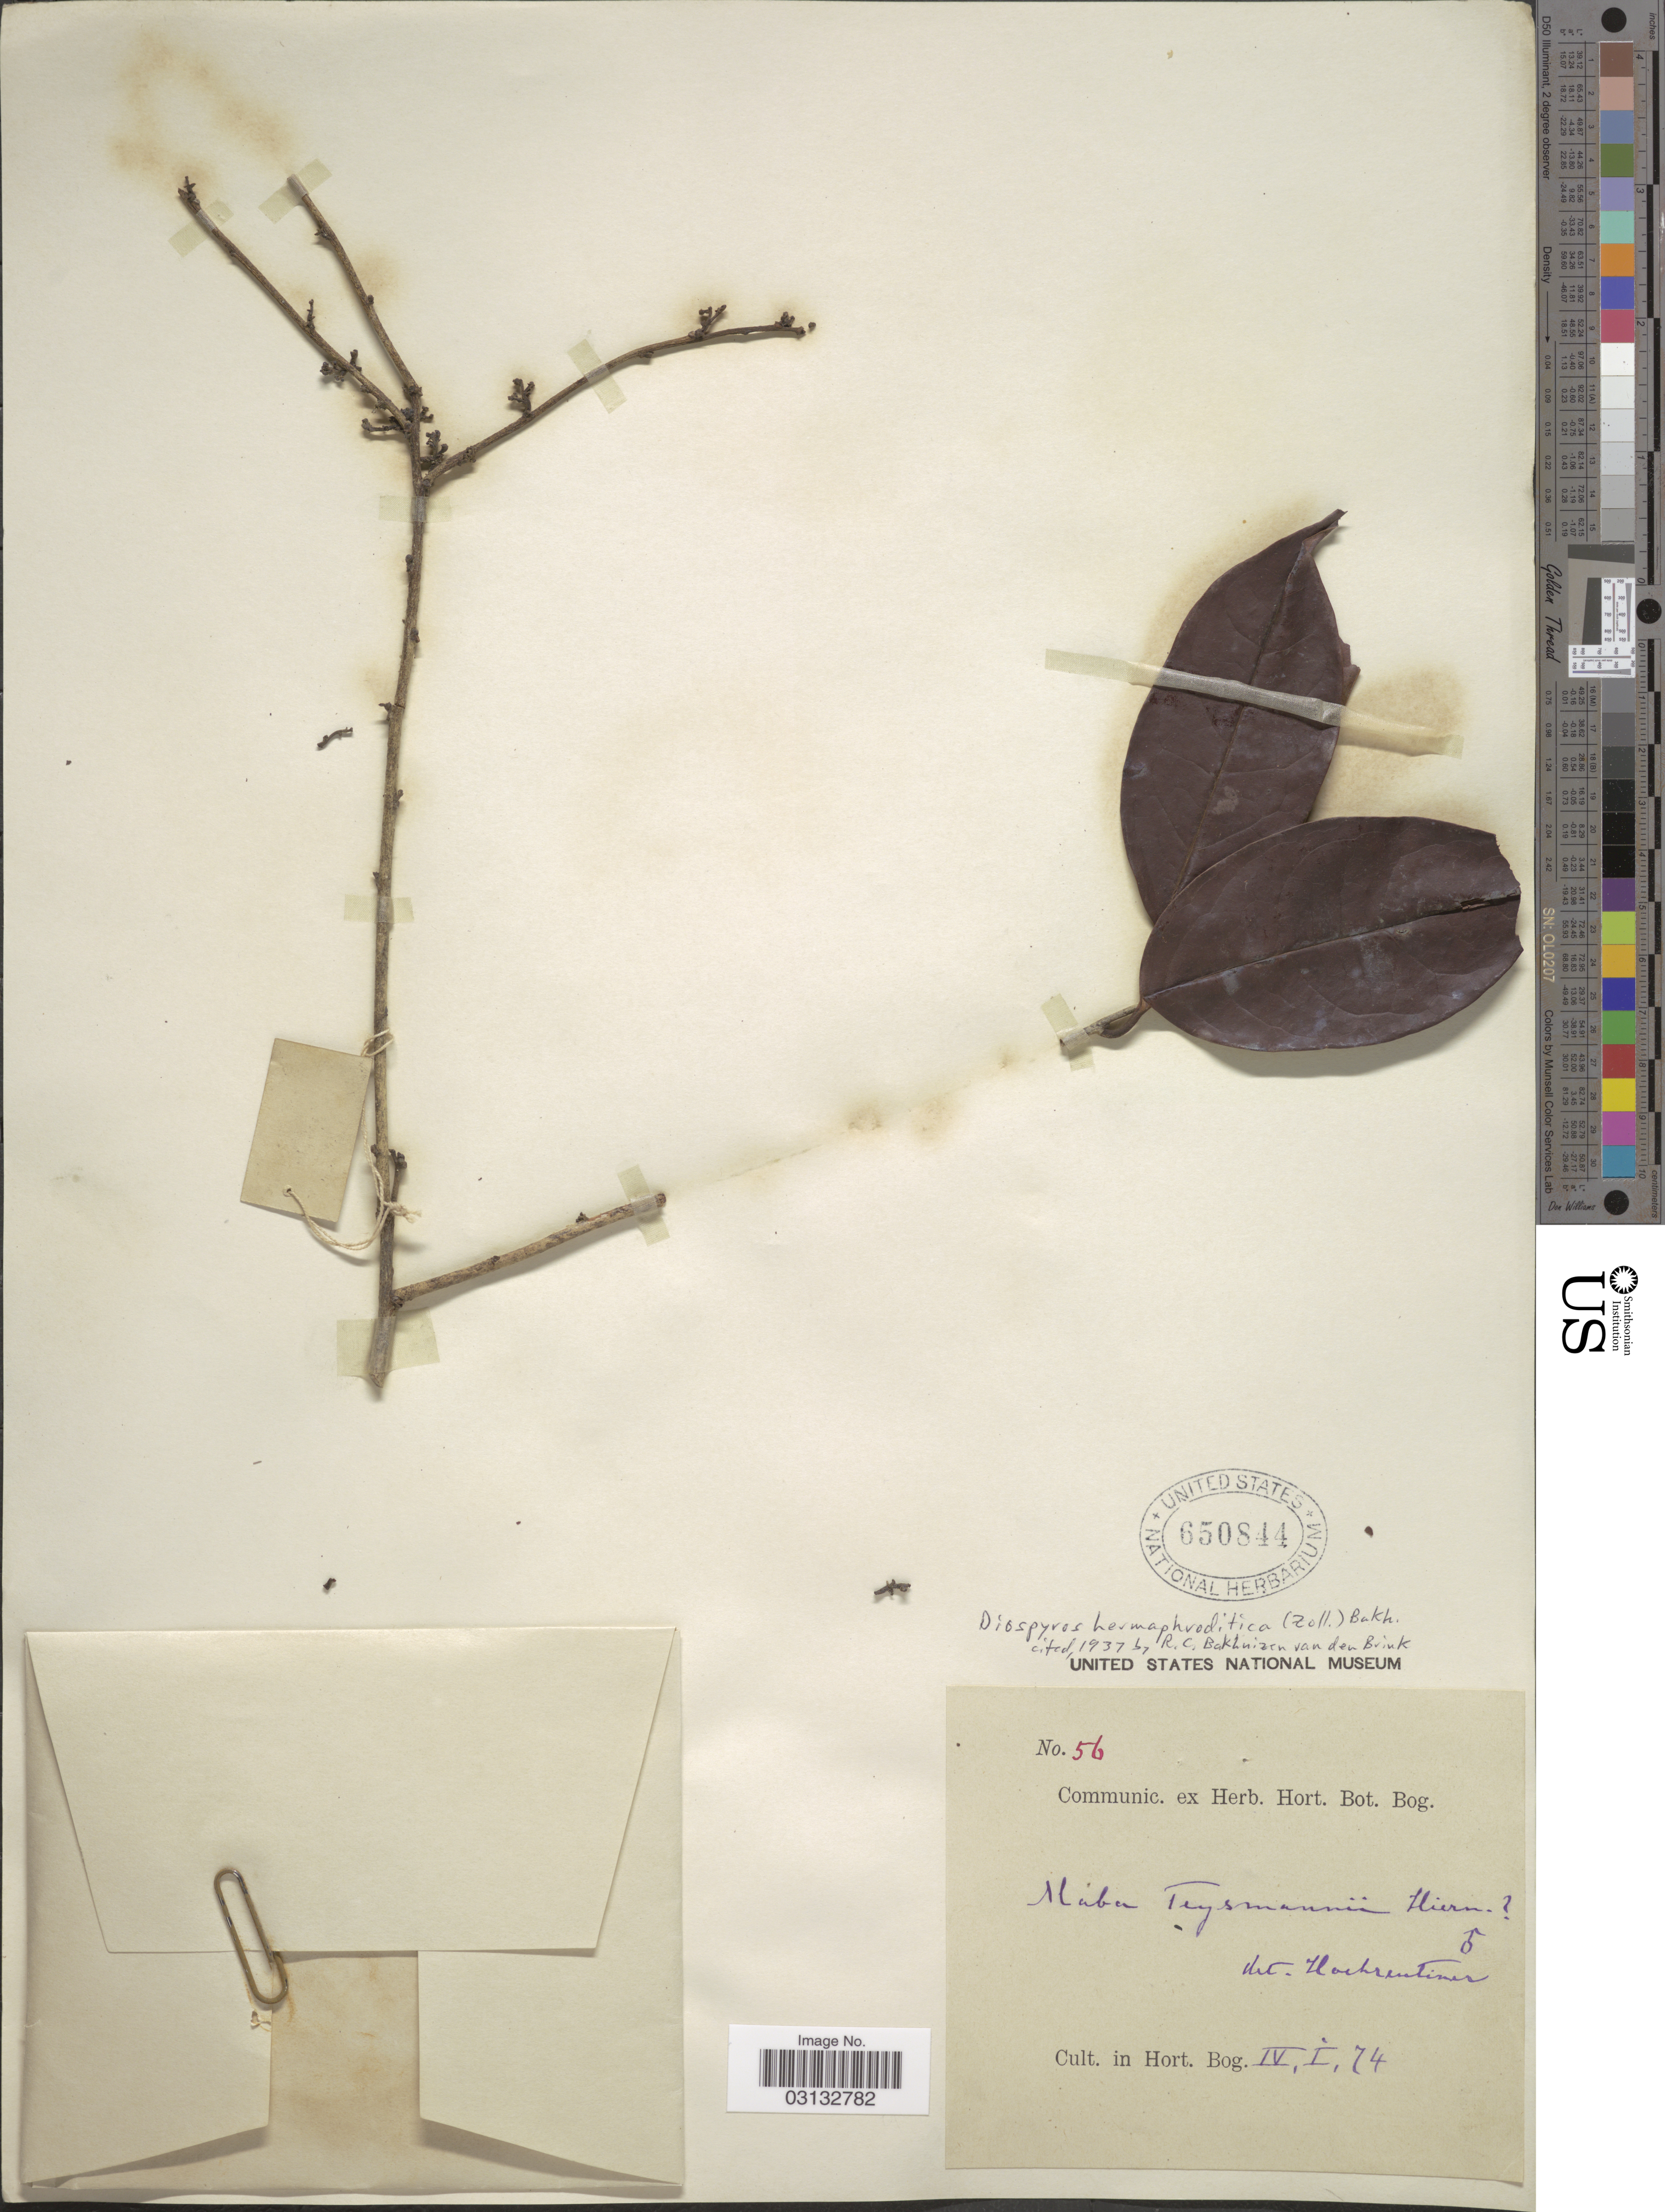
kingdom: Plantae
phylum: Tracheophyta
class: Magnoliopsida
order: Ericales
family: Ebenaceae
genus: Diospyros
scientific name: Diospyros hermaphroditica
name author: (Zoll.) Bakh. ex Steenis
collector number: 56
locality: Cult. in Hort. Bog. IV,I,74.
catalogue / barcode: US 650844